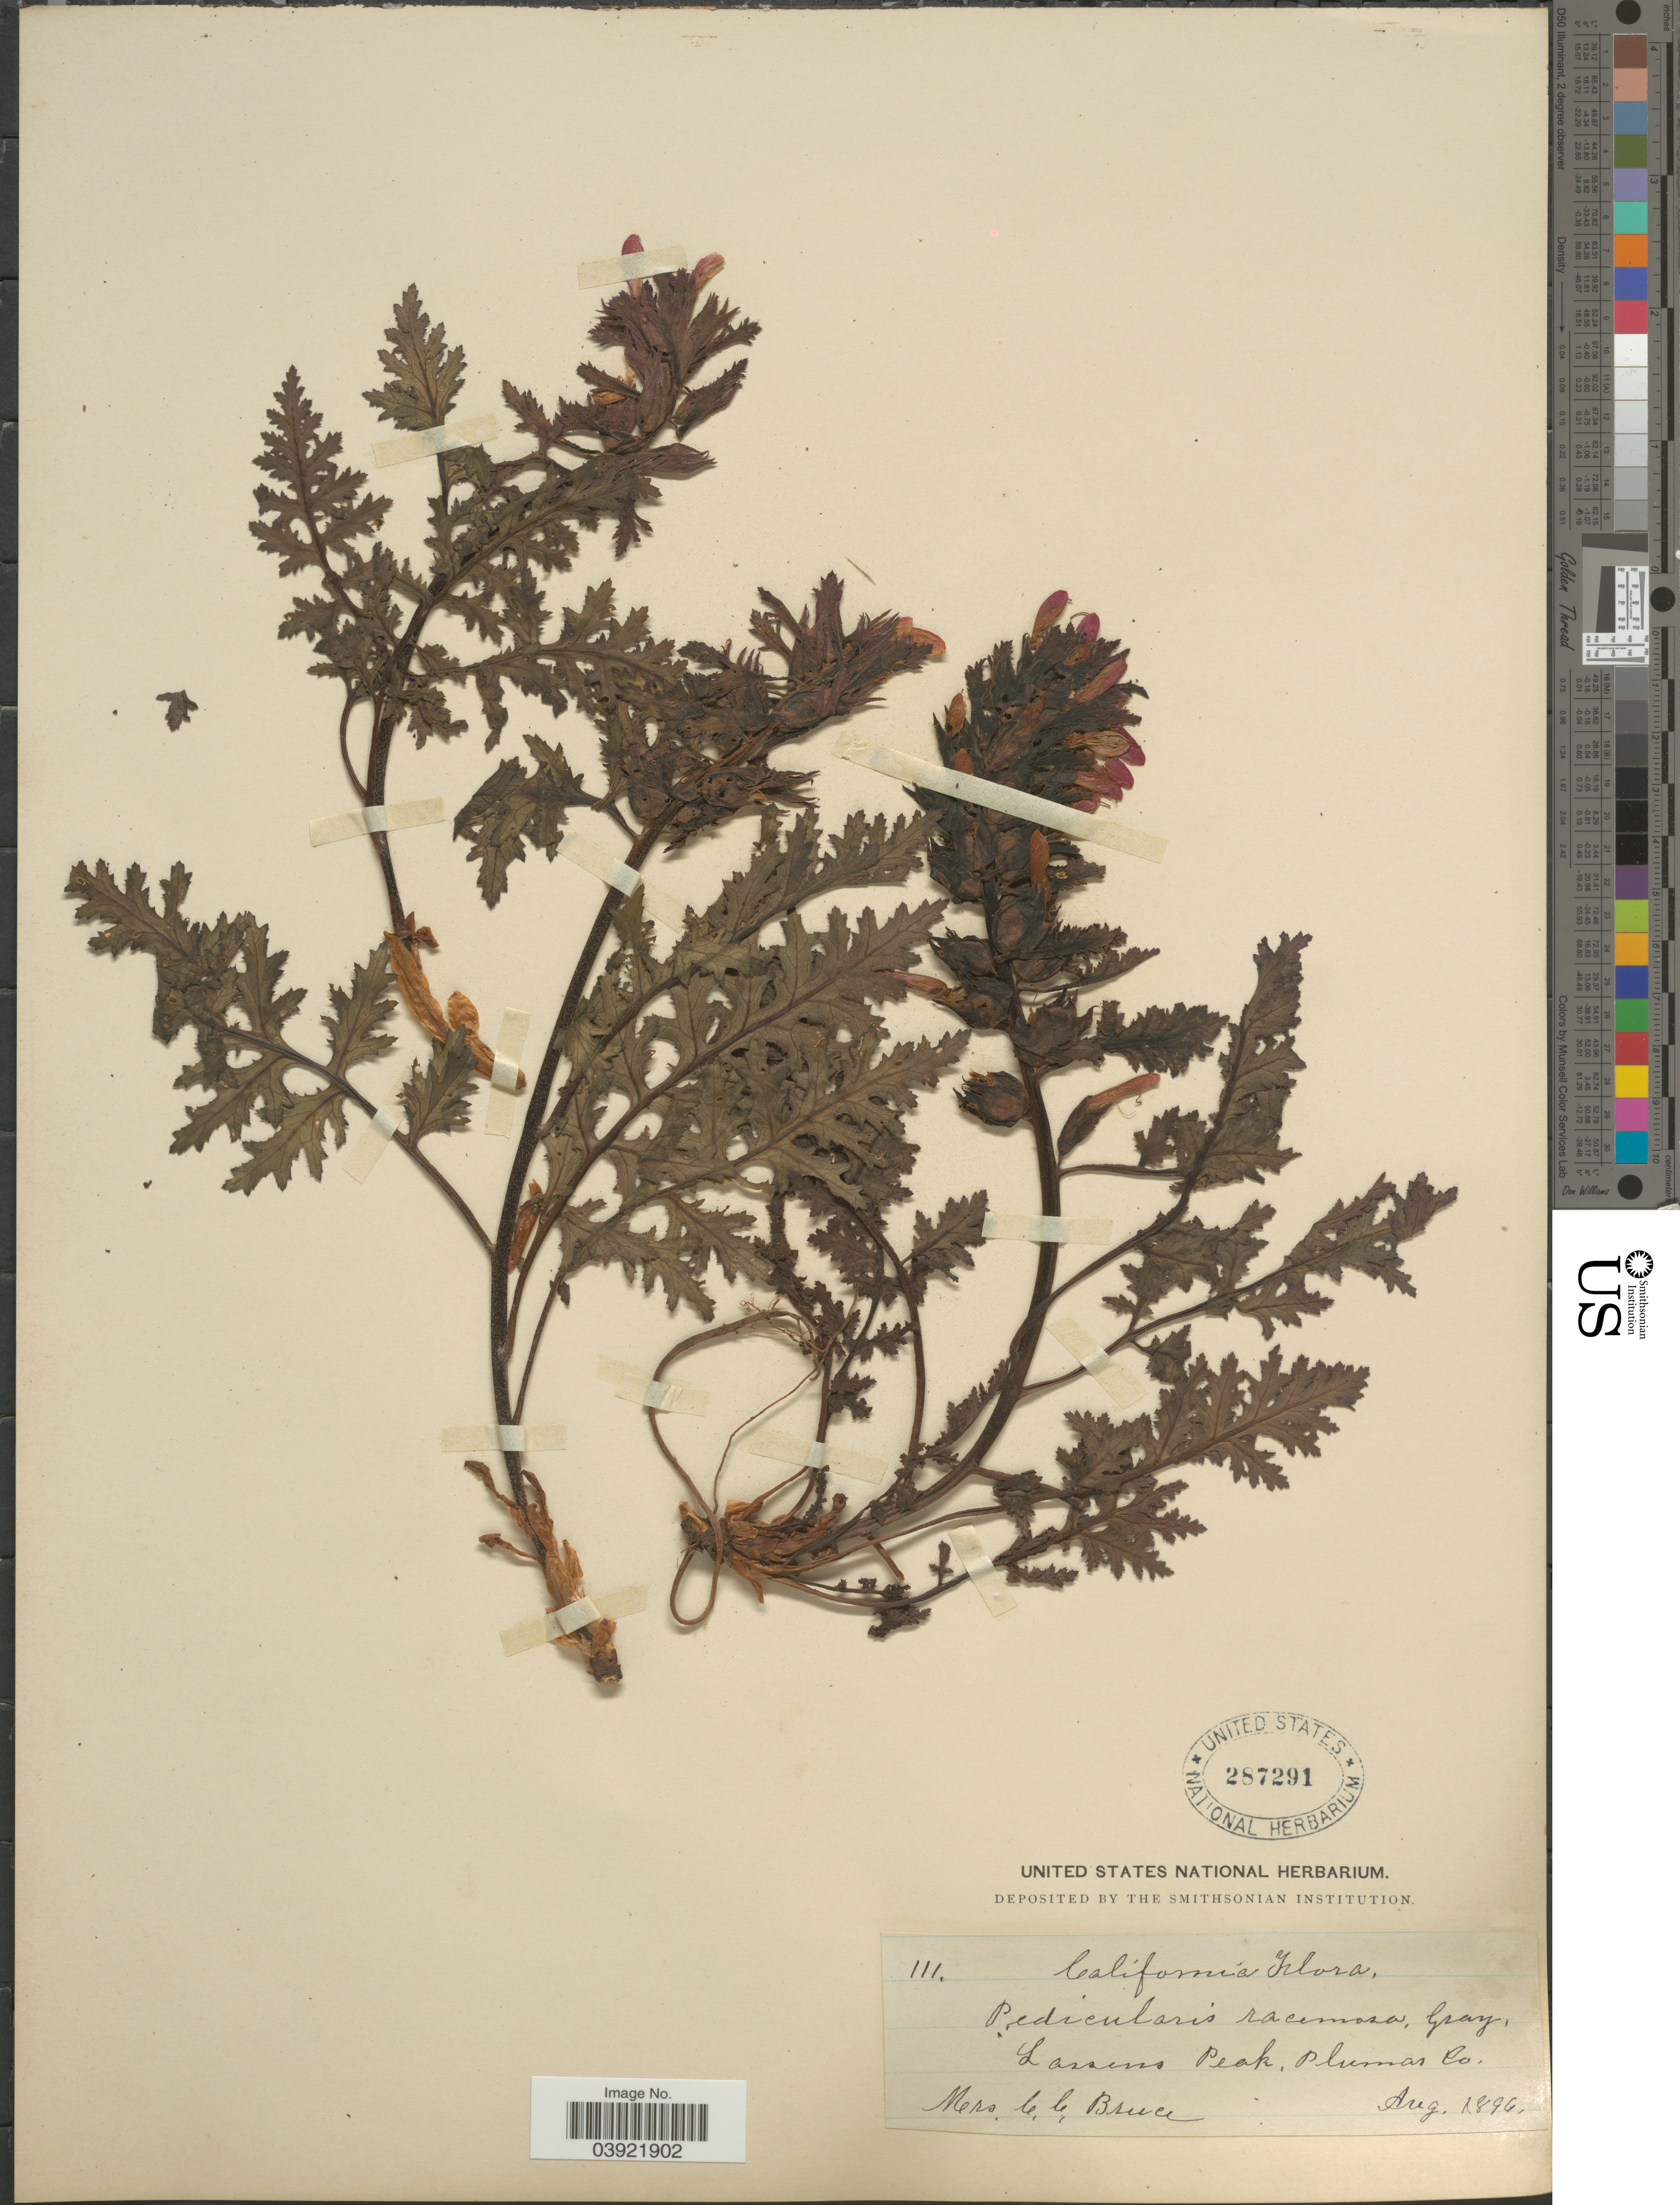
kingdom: Plantae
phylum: Tracheophyta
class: Magnoliopsida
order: Lamiales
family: Orobanchaceae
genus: Pedicularis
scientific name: Pedicularis densiflora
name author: Benth.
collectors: C. Bruce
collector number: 111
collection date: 1896-08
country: United States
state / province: California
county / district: Plumas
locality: Lassens Peak, Plumas Co.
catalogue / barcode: US 287291